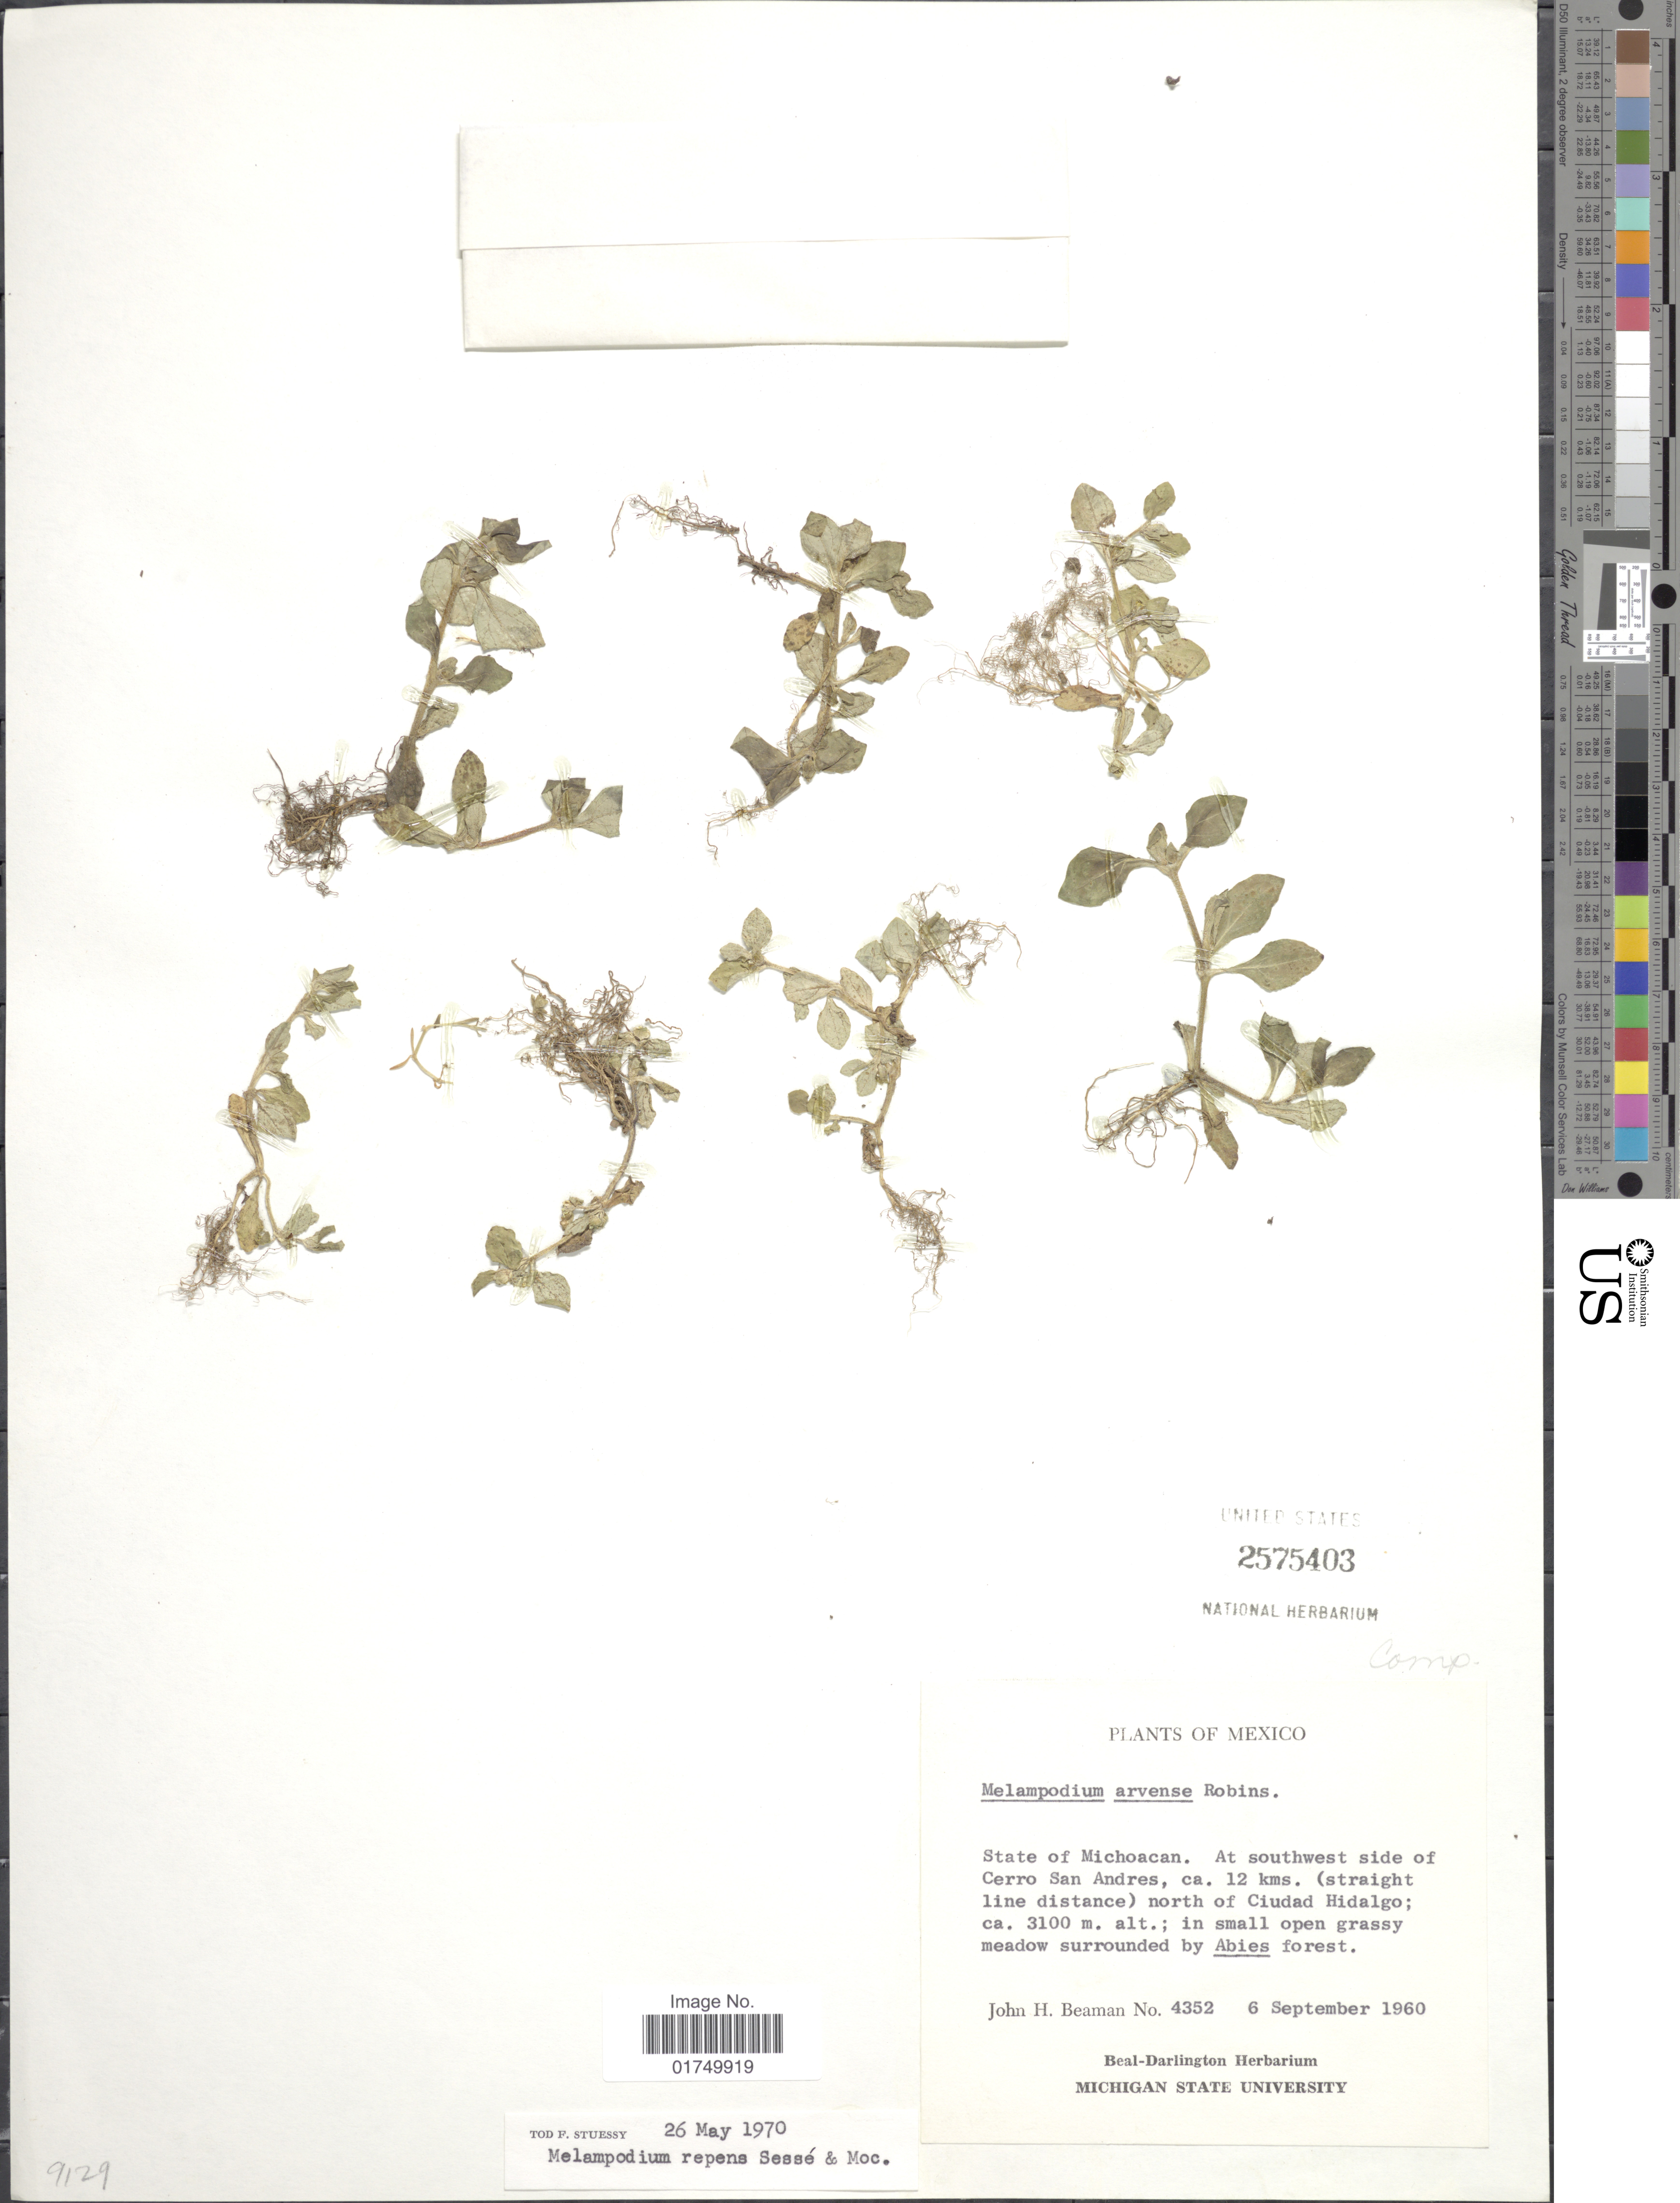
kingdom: Plantae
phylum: Tracheophyta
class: Magnoliopsida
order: Asterales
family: Asteraceae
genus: Melampodium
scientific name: Melampodium repens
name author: Sessé & Moc.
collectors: J. H. Beaman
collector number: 4352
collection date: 1960-09-06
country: Mexico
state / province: Michoacán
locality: State of Michoacan. At southwest side of Cerro San Andres, ca. 12 kms. (straight line distance) north of Ciudad Hidalgo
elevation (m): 3100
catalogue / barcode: US 2575403